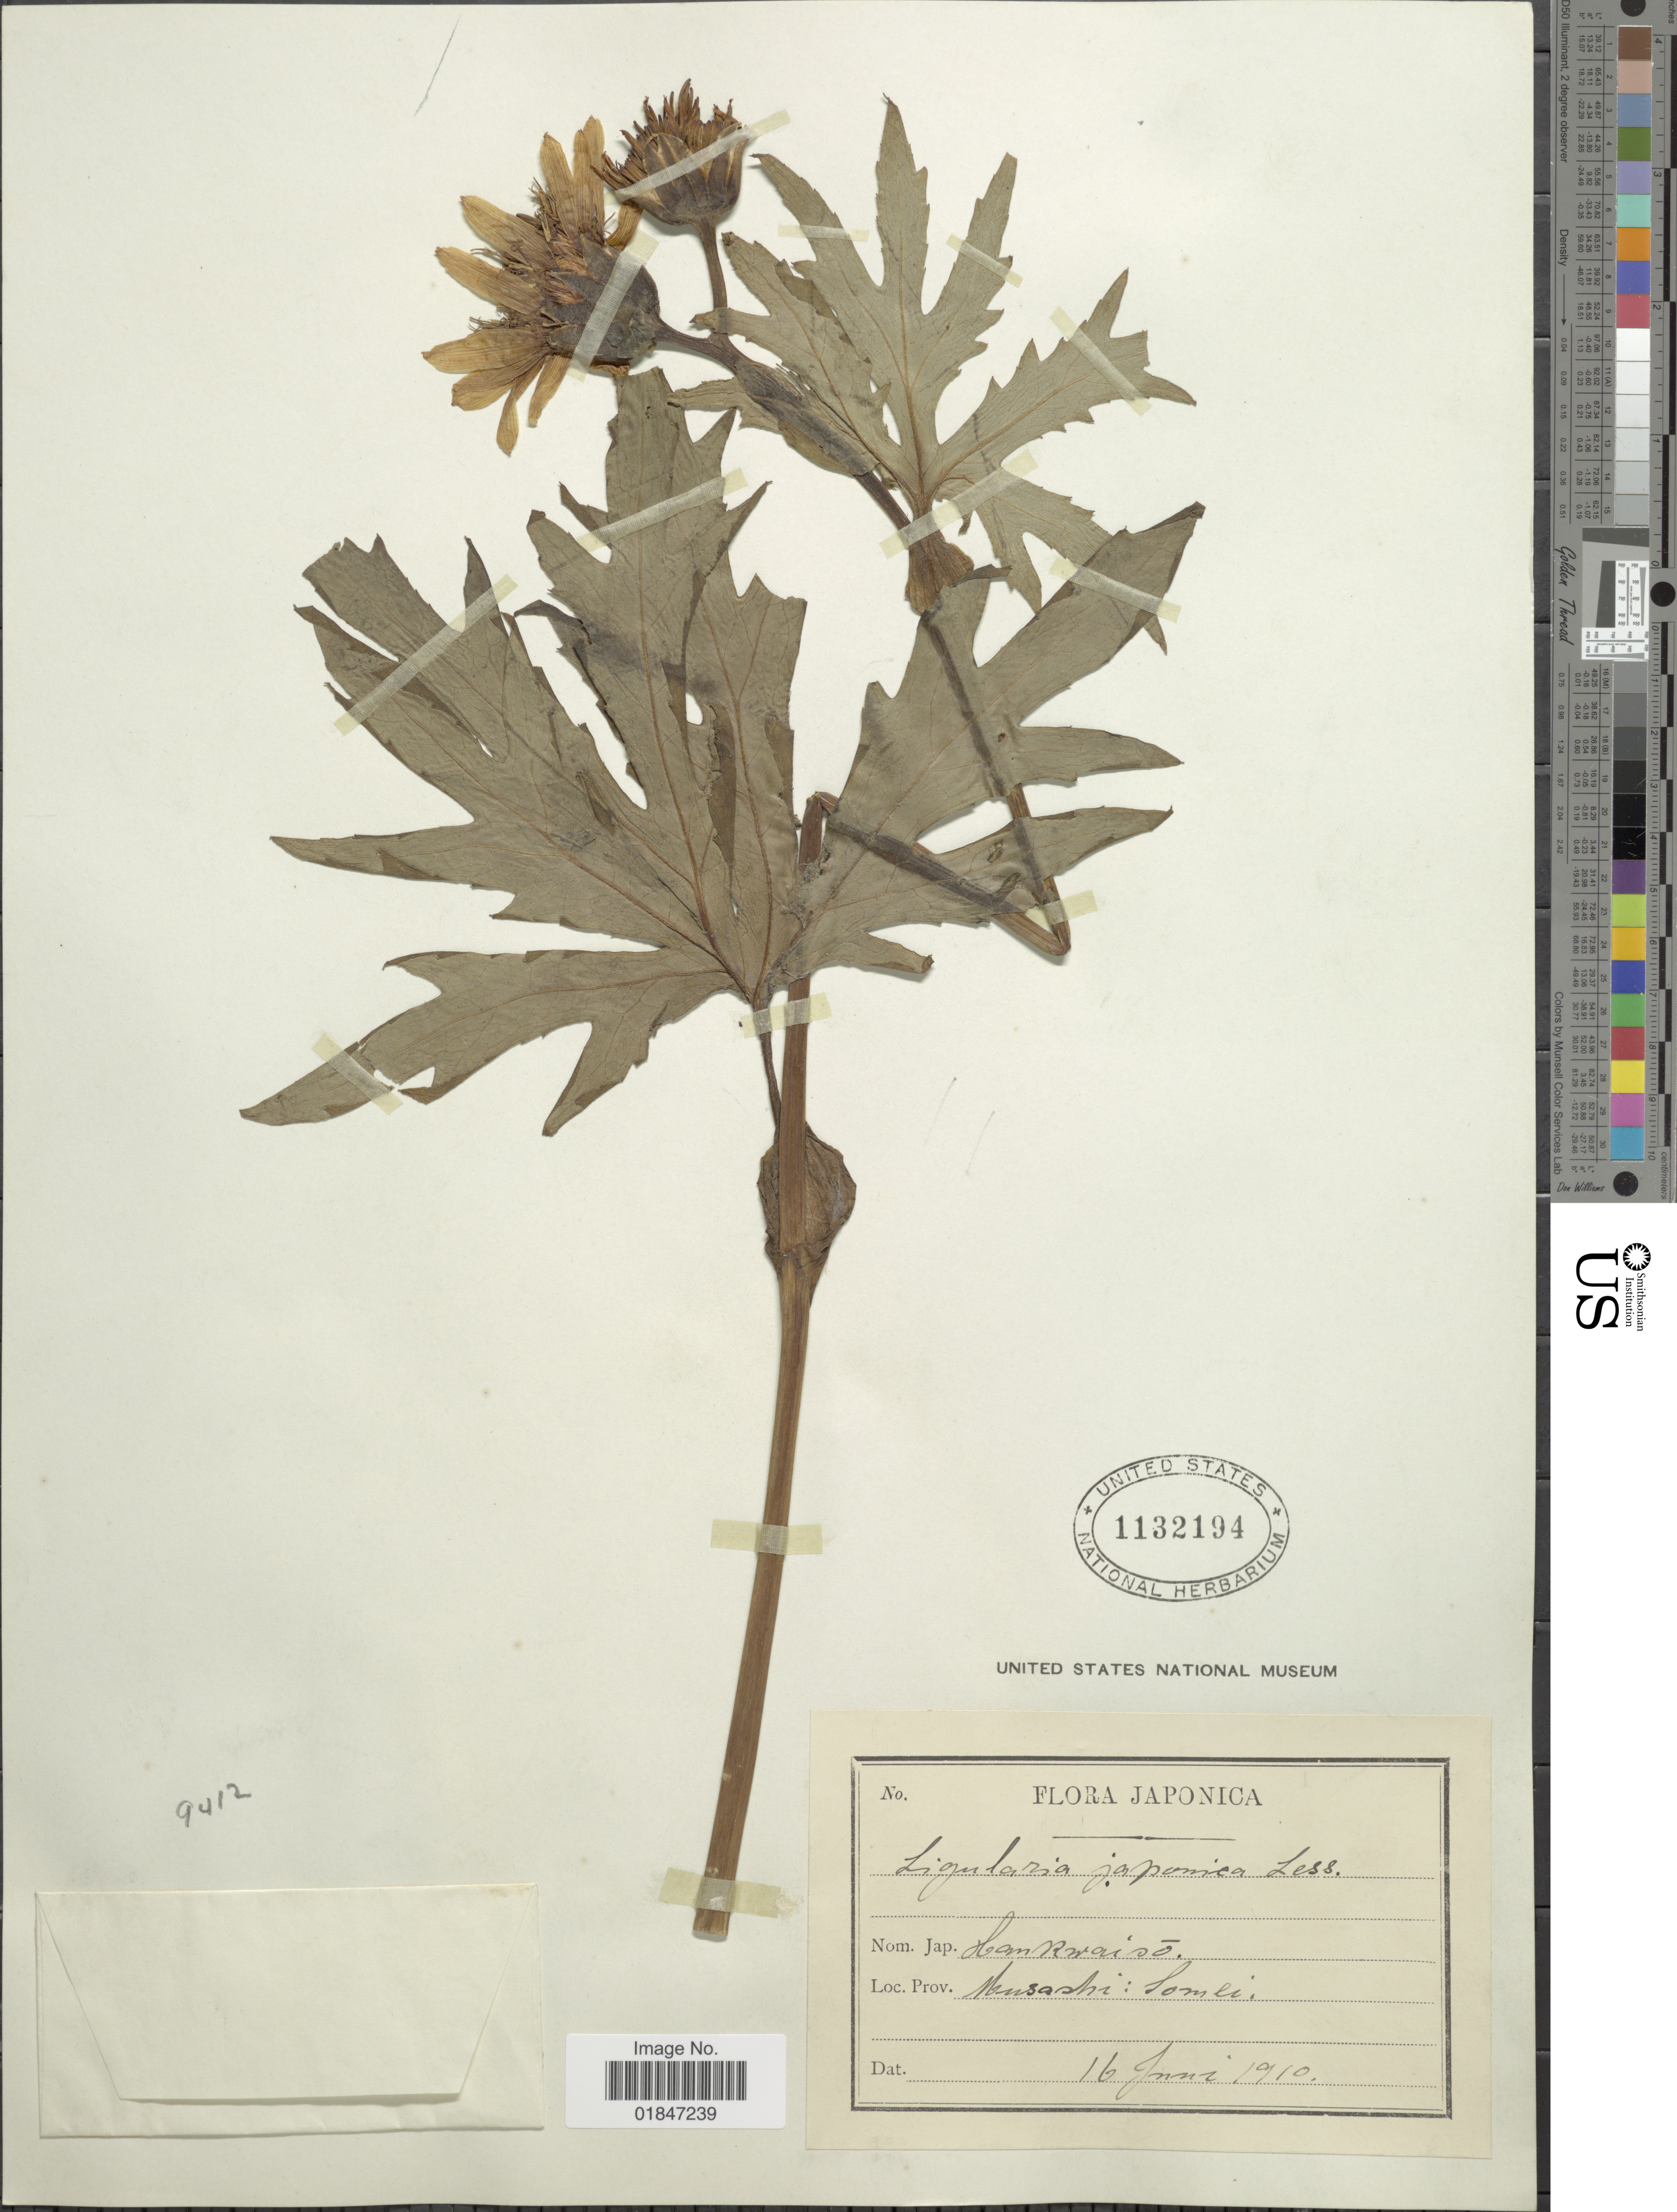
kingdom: Plantae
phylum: Tracheophyta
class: Magnoliopsida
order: Asterales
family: Asteraceae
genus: Ligularia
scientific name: Ligularia japonica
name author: (L. f.) Less. ex DC.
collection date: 1910-06-16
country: Japan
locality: Japonica. Musashi: Somei.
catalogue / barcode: US 1132194